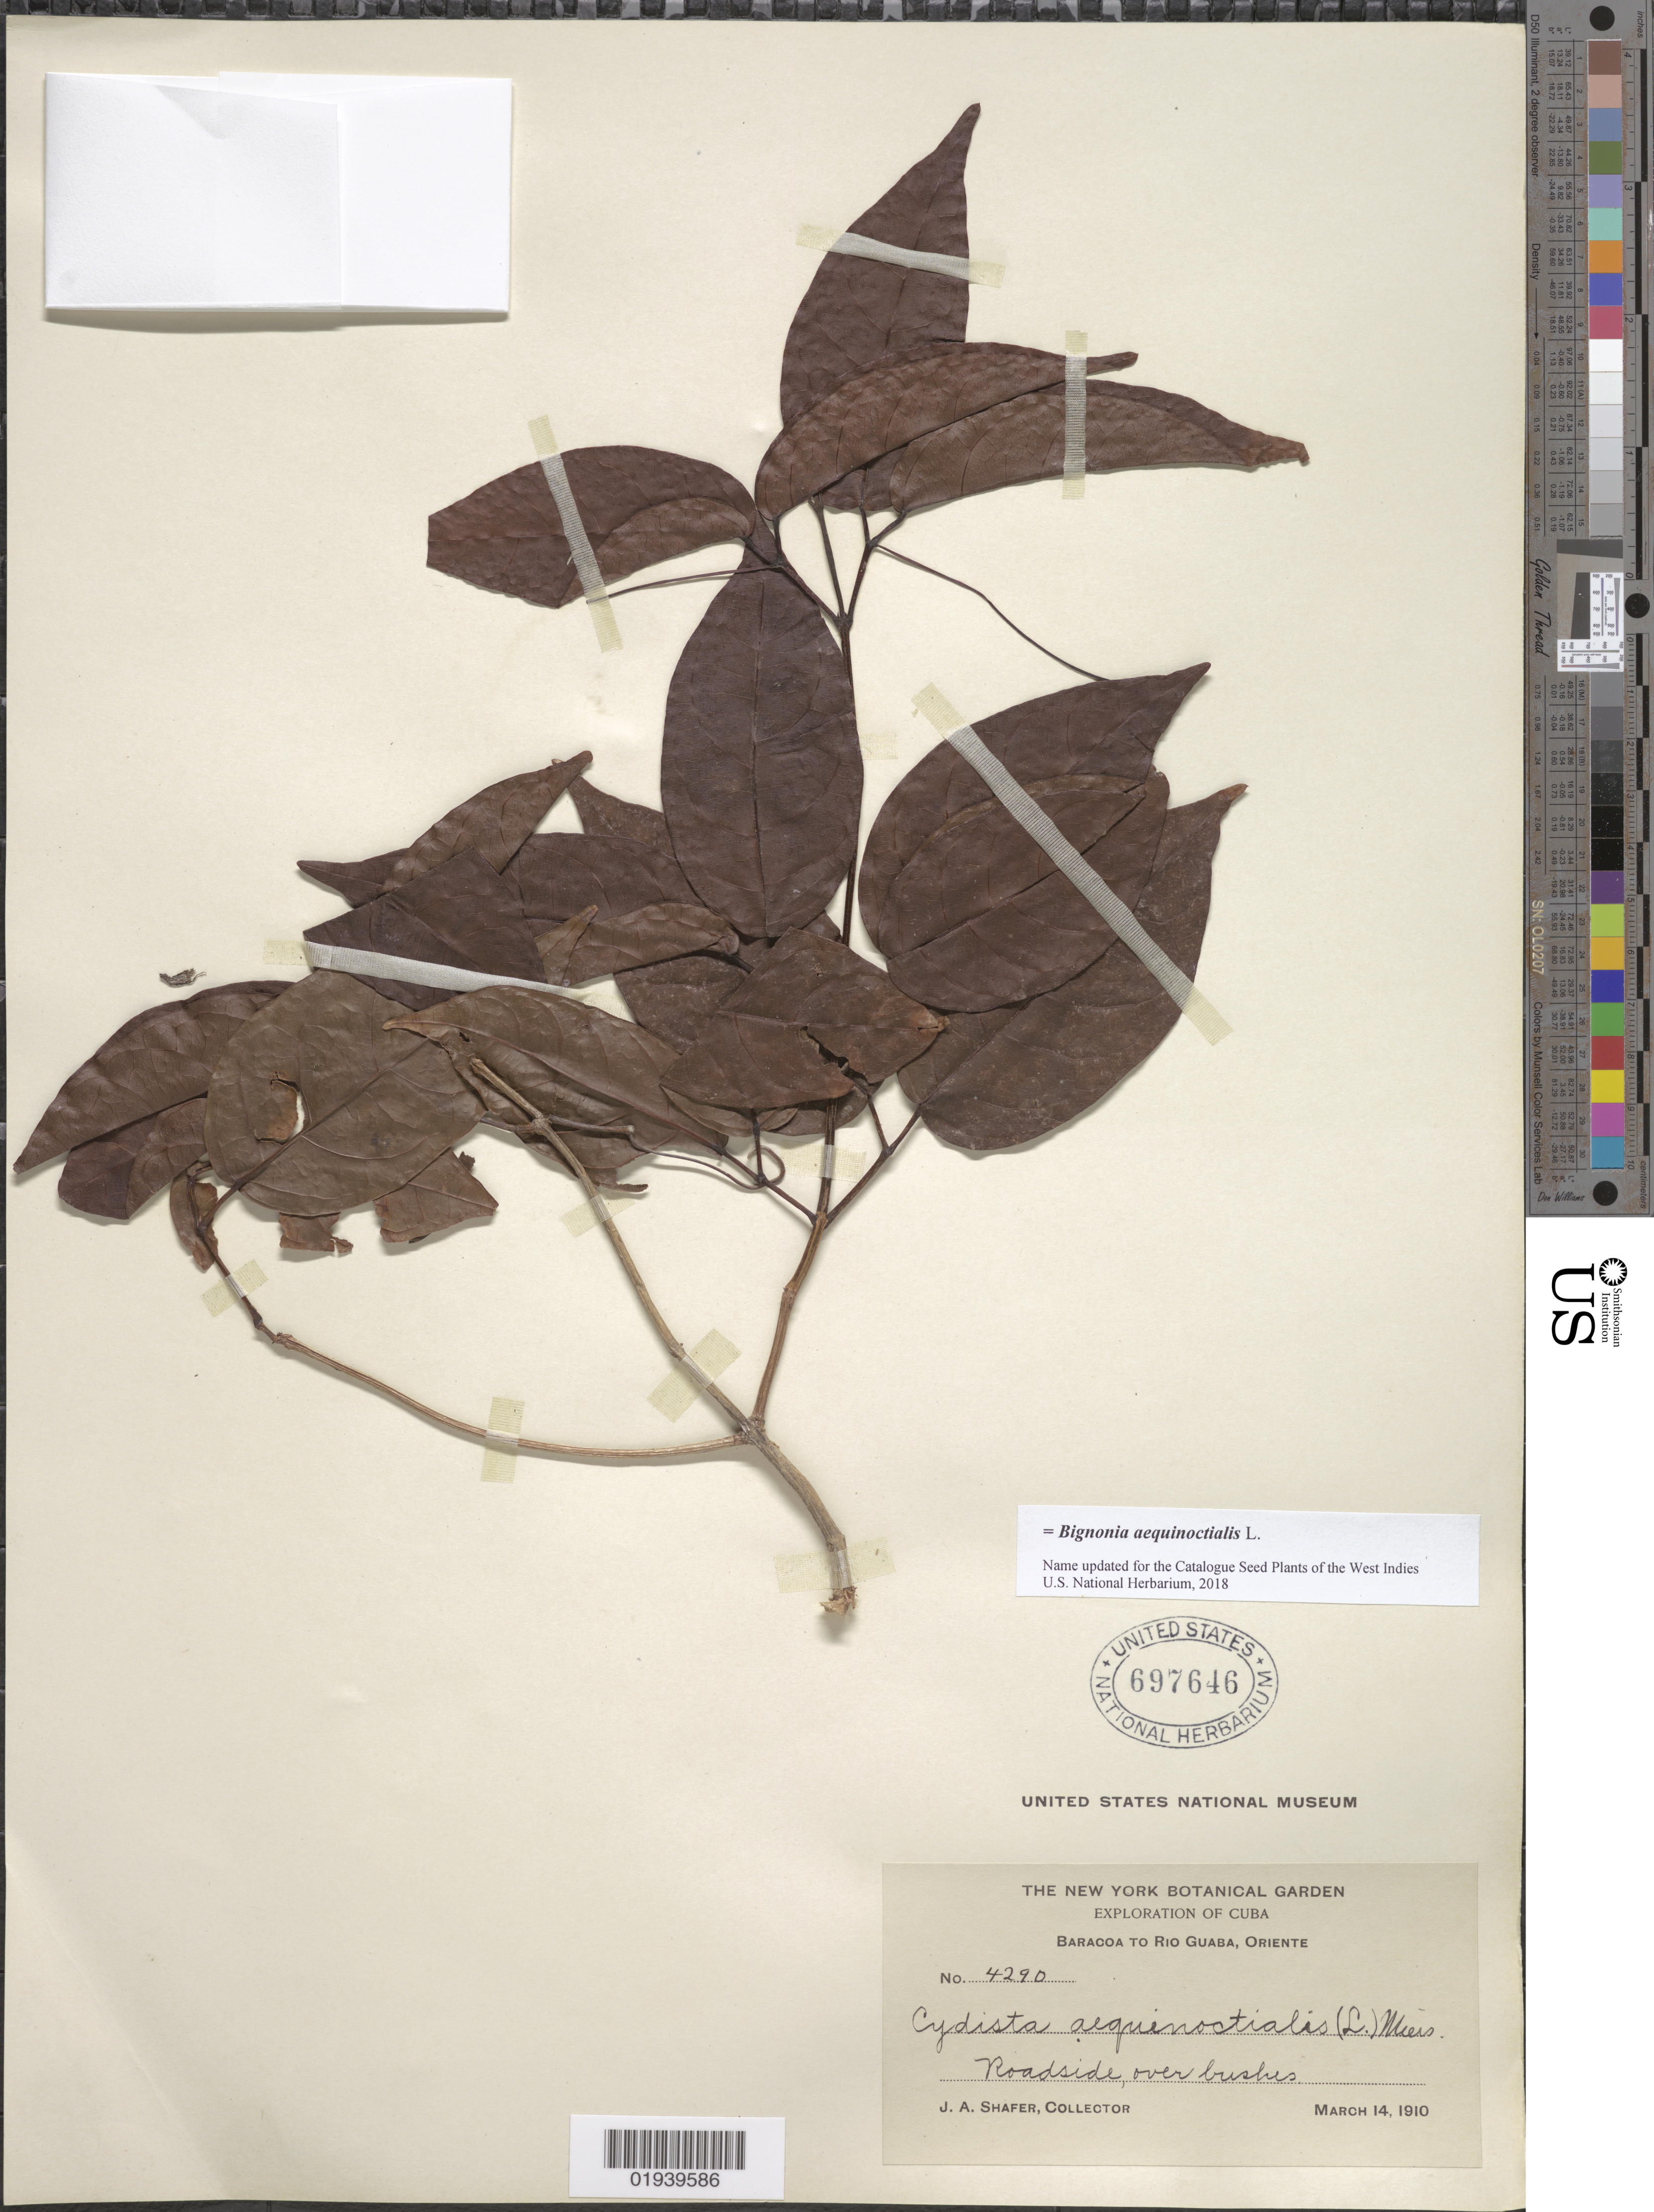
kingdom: Plantae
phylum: Tracheophyta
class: Magnoliopsida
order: Lamiales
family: Bignoniaceae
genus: Bignonia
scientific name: Bignonia aequinoctialis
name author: L.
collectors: J. A. Shafer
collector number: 4290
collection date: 1910-03-14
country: Cuba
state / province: Guantánamo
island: Cuba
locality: Baracoa to Rio Guaba, Oriente [Guantánamo]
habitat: Roadside, over bushes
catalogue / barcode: US 697646